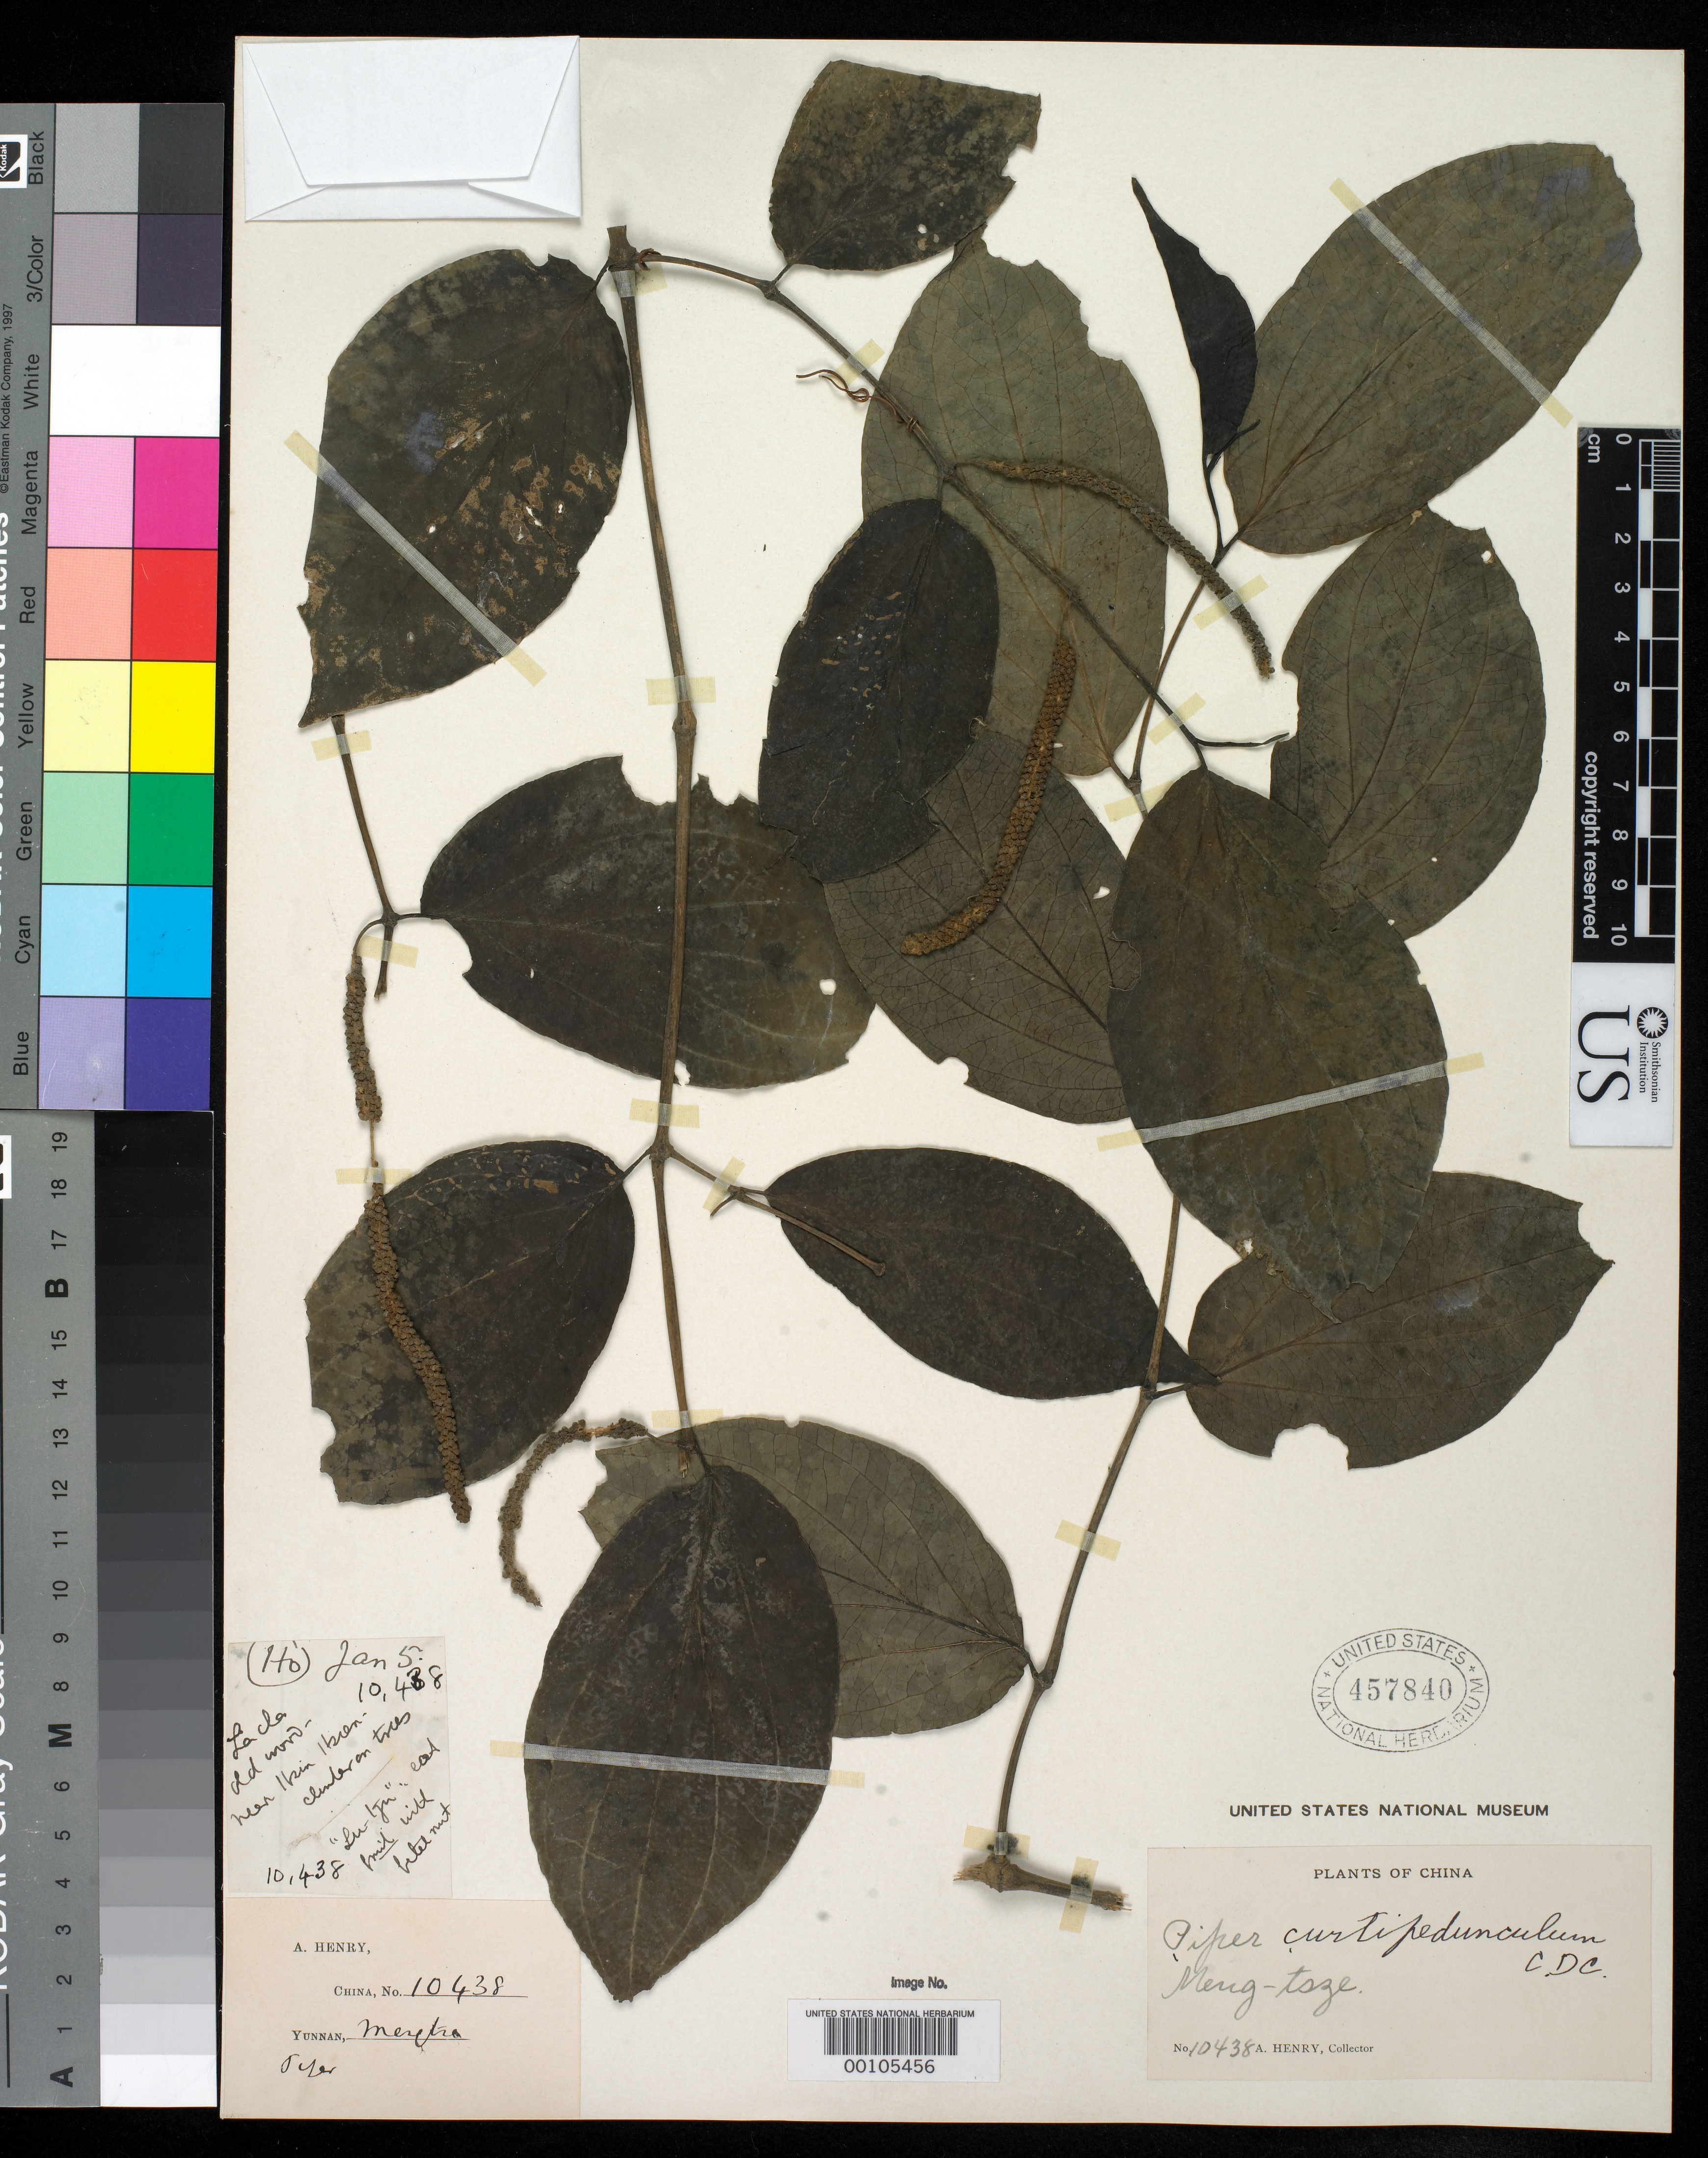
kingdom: Plantae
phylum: Tracheophyta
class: Magnoliopsida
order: Piperales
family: Piperaceae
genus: Piper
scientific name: Piper curtipedunculum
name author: C. DC.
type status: Isotype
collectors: A. Henry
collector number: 10438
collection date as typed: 05 Jan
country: China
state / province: Yunnan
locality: Mengtsze.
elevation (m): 1829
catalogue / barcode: US 457840